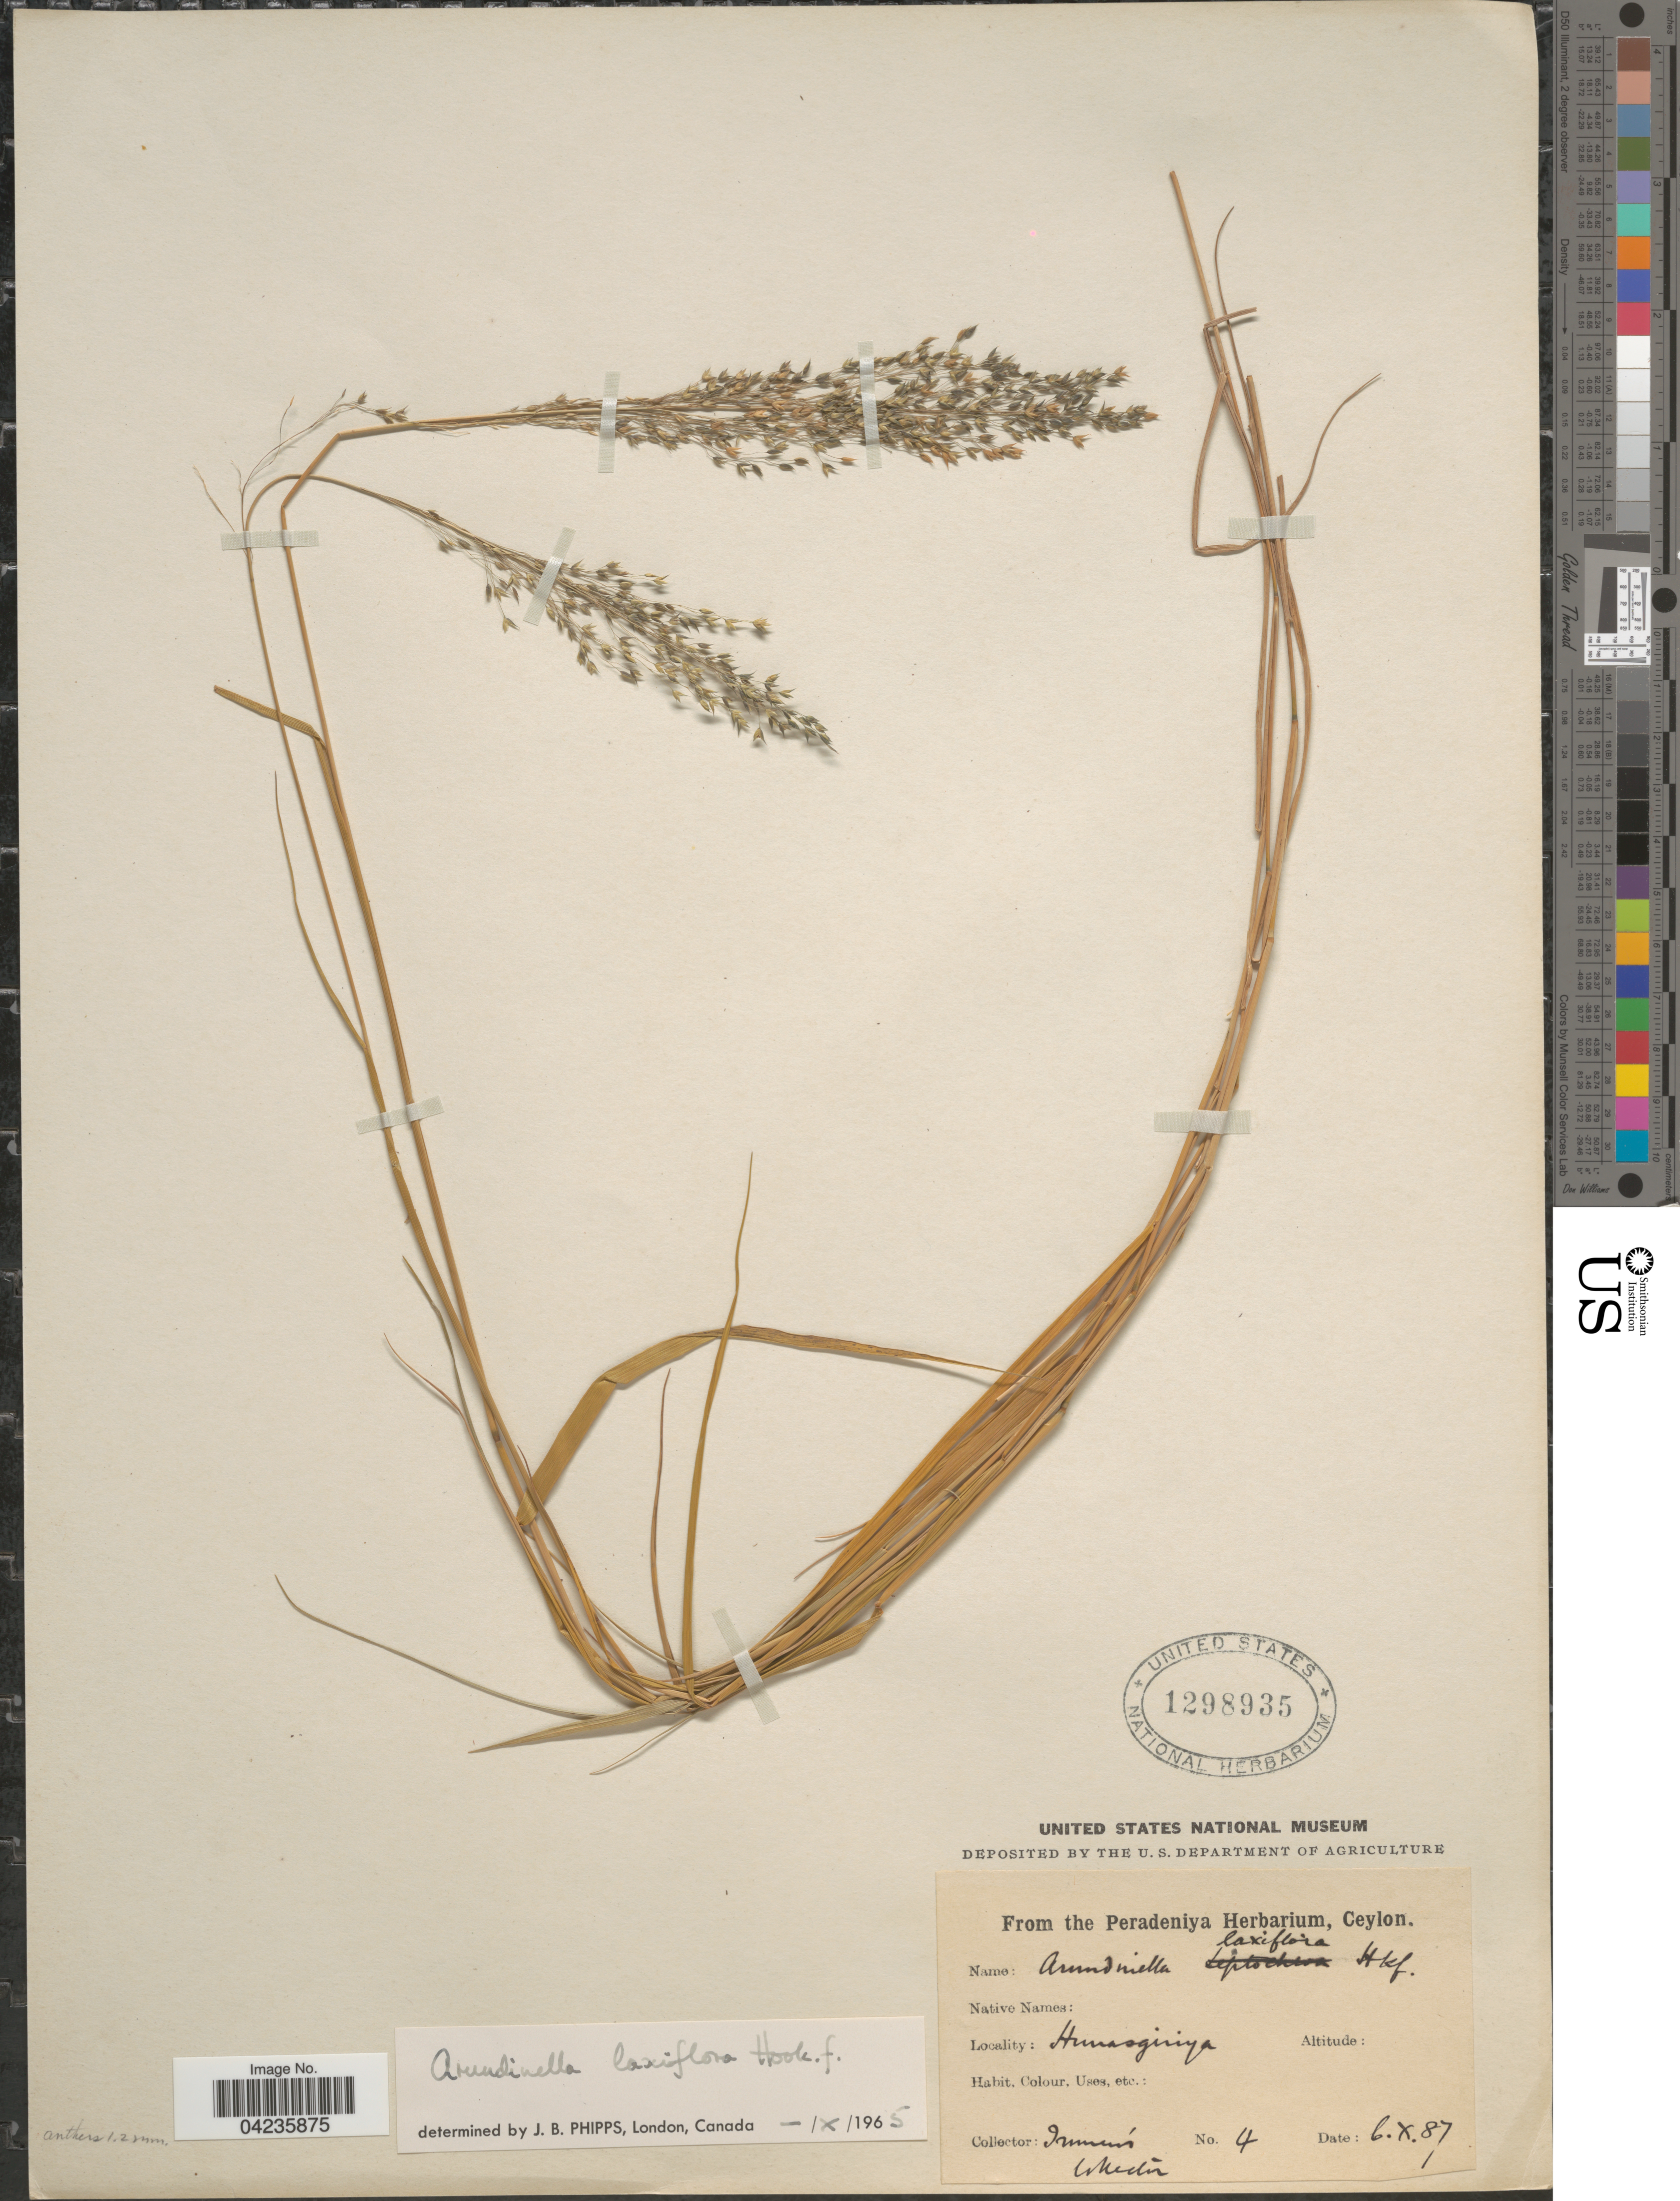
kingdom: Plantae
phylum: Tracheophyta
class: Liliopsida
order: Poales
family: Poaceae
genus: Arundinella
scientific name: Arundinella laxiflora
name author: Hook. f.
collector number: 4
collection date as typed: Transcribed d/m/y: 6/10/87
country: Sri Lanka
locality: Hunasgiriya.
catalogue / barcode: US 1298935